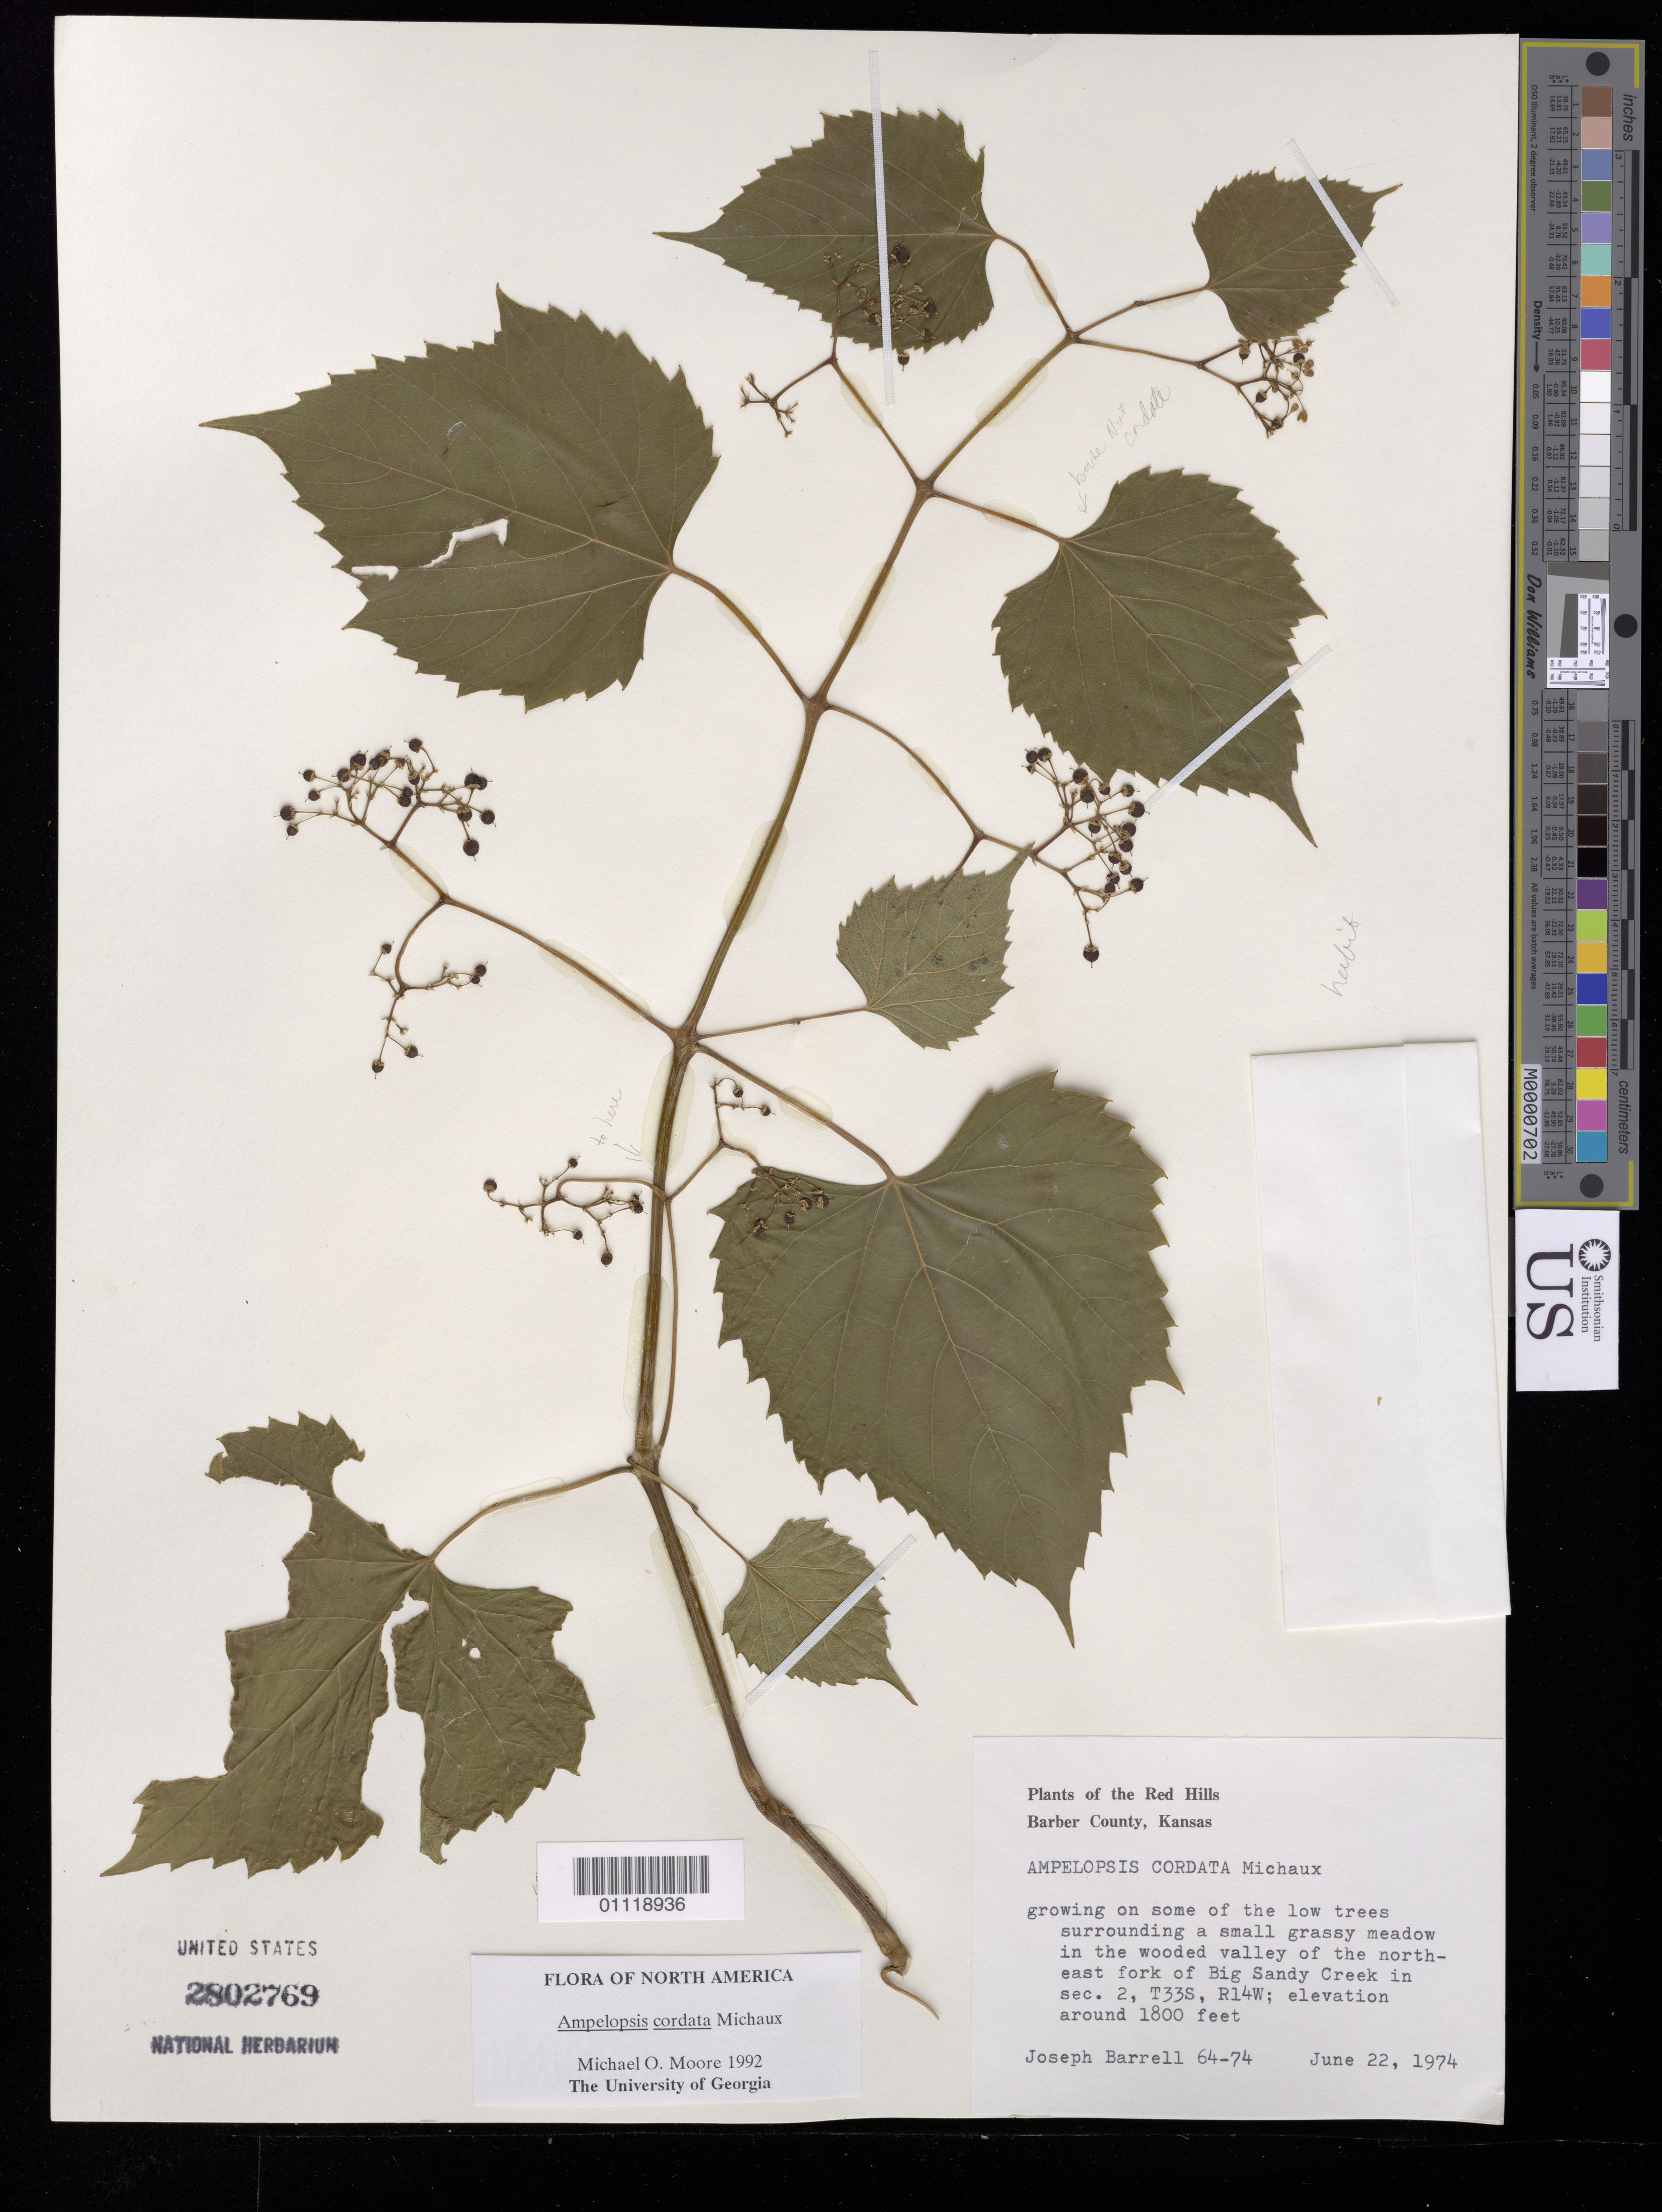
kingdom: Plantae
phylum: Tracheophyta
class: Magnoliopsida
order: Vitales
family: Vitaceae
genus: Ampelopsis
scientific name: Ampelopsis cordata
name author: Michx.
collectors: J. Barrell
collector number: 64 - 74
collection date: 1974-06-22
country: United States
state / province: Kansas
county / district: Barber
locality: Red Hills. Big Sandy Creek.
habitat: Growing on some of the low trees surrounding a small grassy meadow in the wooded valley.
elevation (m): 549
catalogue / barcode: US 2802769